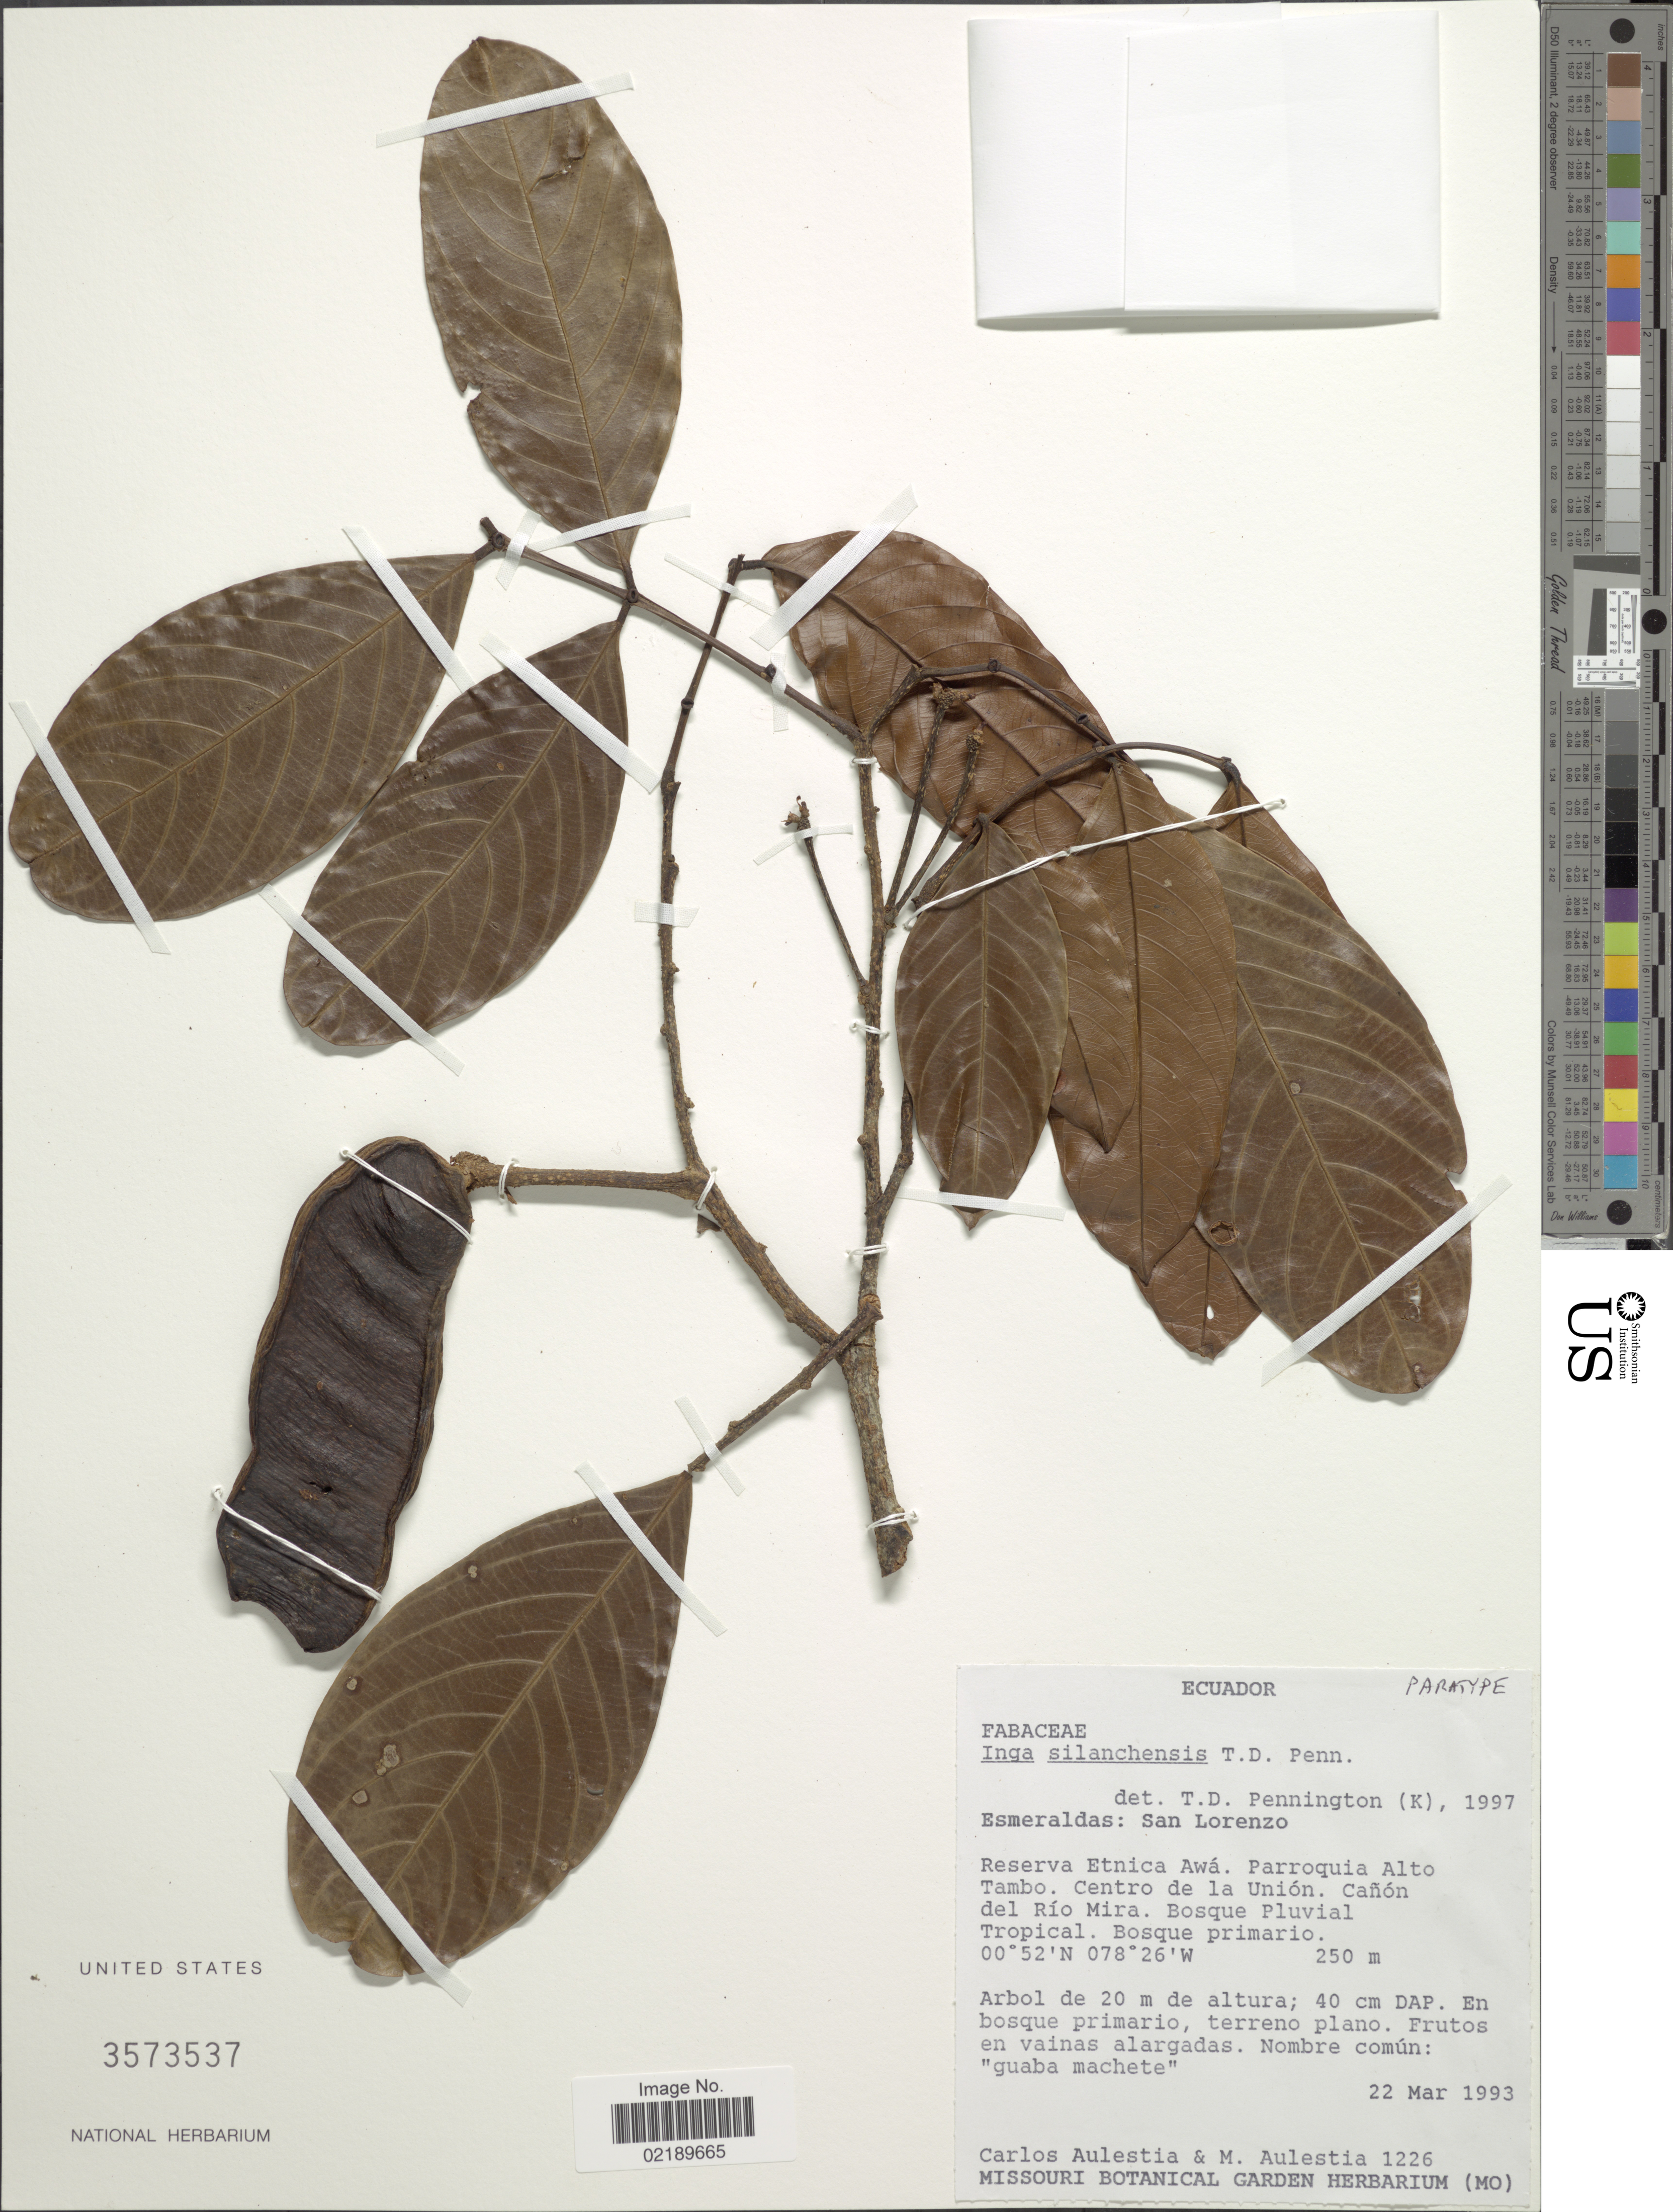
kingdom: Plantae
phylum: Tracheophyta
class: Magnoliopsida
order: Fabales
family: Fabaceae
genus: Inga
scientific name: Inga silanchensis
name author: T.D. Penn.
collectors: C. Aulestia & M. Aulestia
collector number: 1226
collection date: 1993-03-22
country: Ecuador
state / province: Esmeraldas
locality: Esmeraldas: San Lorenzo. Reserva Etnica Awá. Parroquia Alto Tambo. Centro de la Unión. Cañon del Río Mira. Bosque Pluvial Tropical. Bosque primario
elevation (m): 250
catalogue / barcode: US 3573537